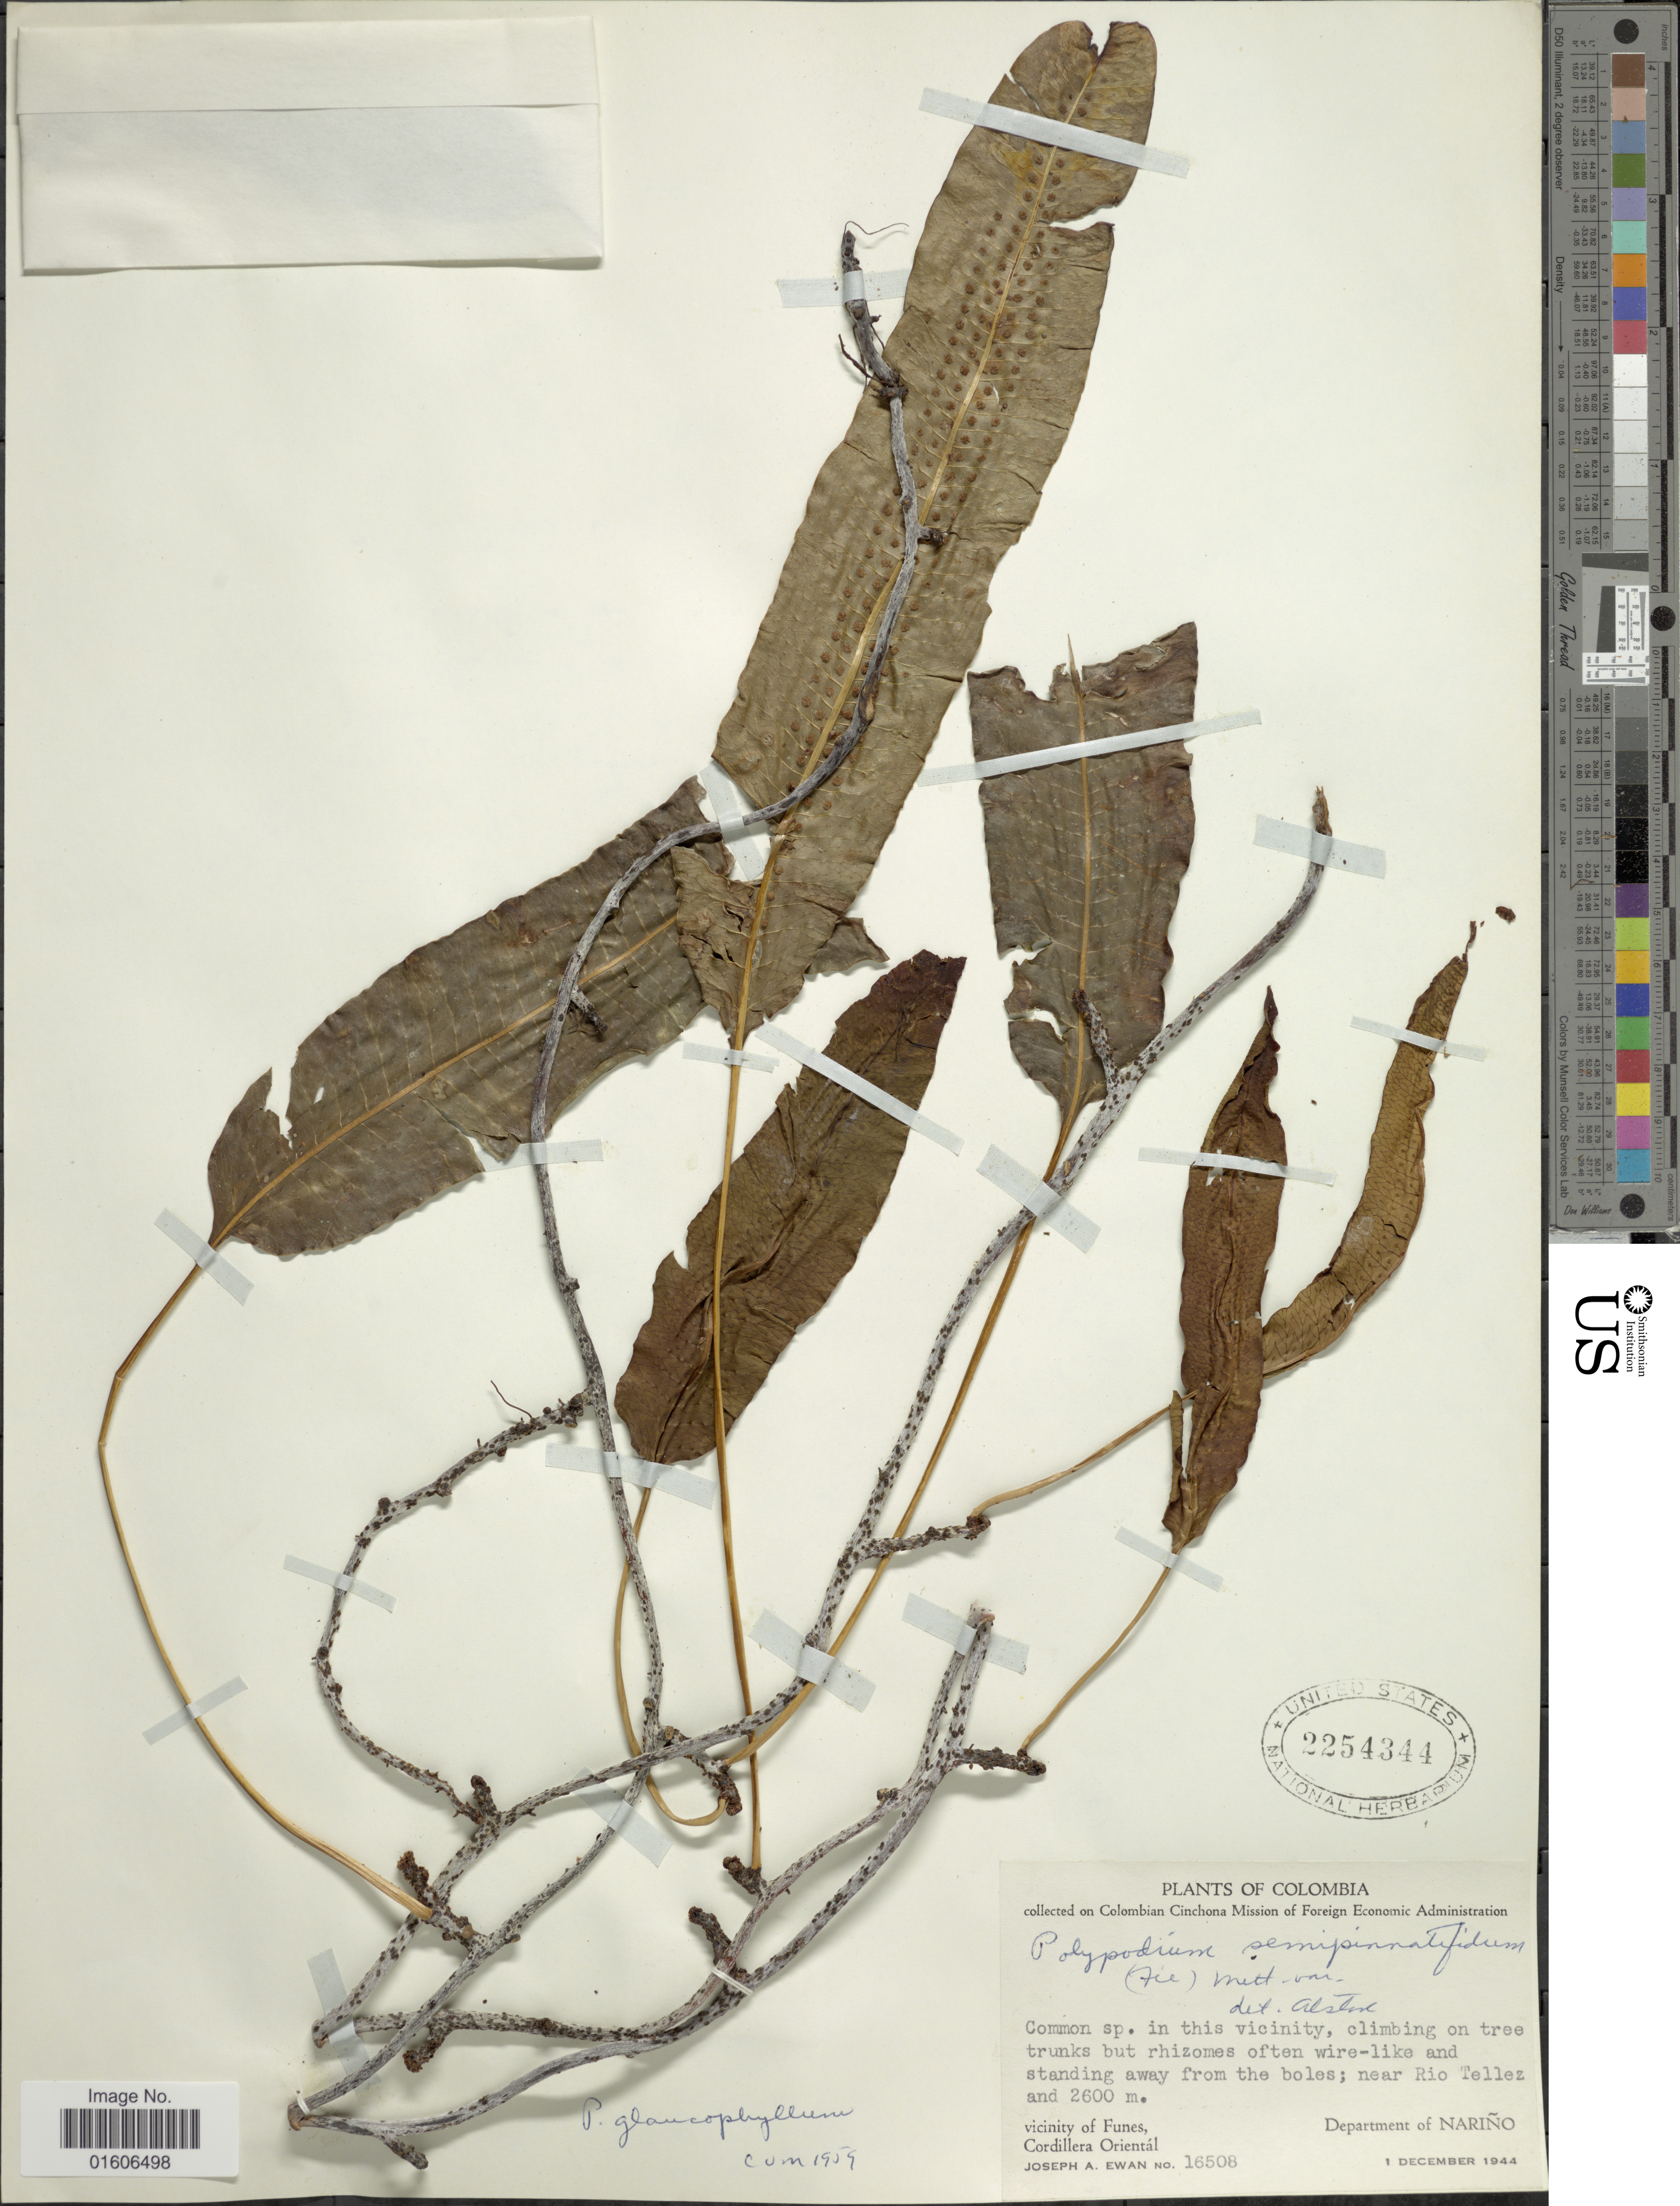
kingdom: Plantae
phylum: Tracheophyta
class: Polypodiopsida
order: Polypodiales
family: Polypodiaceae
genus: Serpocaulon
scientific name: Serpocaulon levigatum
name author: (Cav.) A.R. Sm.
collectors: J. A. Ewan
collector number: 16508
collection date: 1944-12-01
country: Colombia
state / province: Nariño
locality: Near Rio Tellez. Vicinity of Funes, Department of Nariño. Cordillera Orientál.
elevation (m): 2600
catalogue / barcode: US 2254344